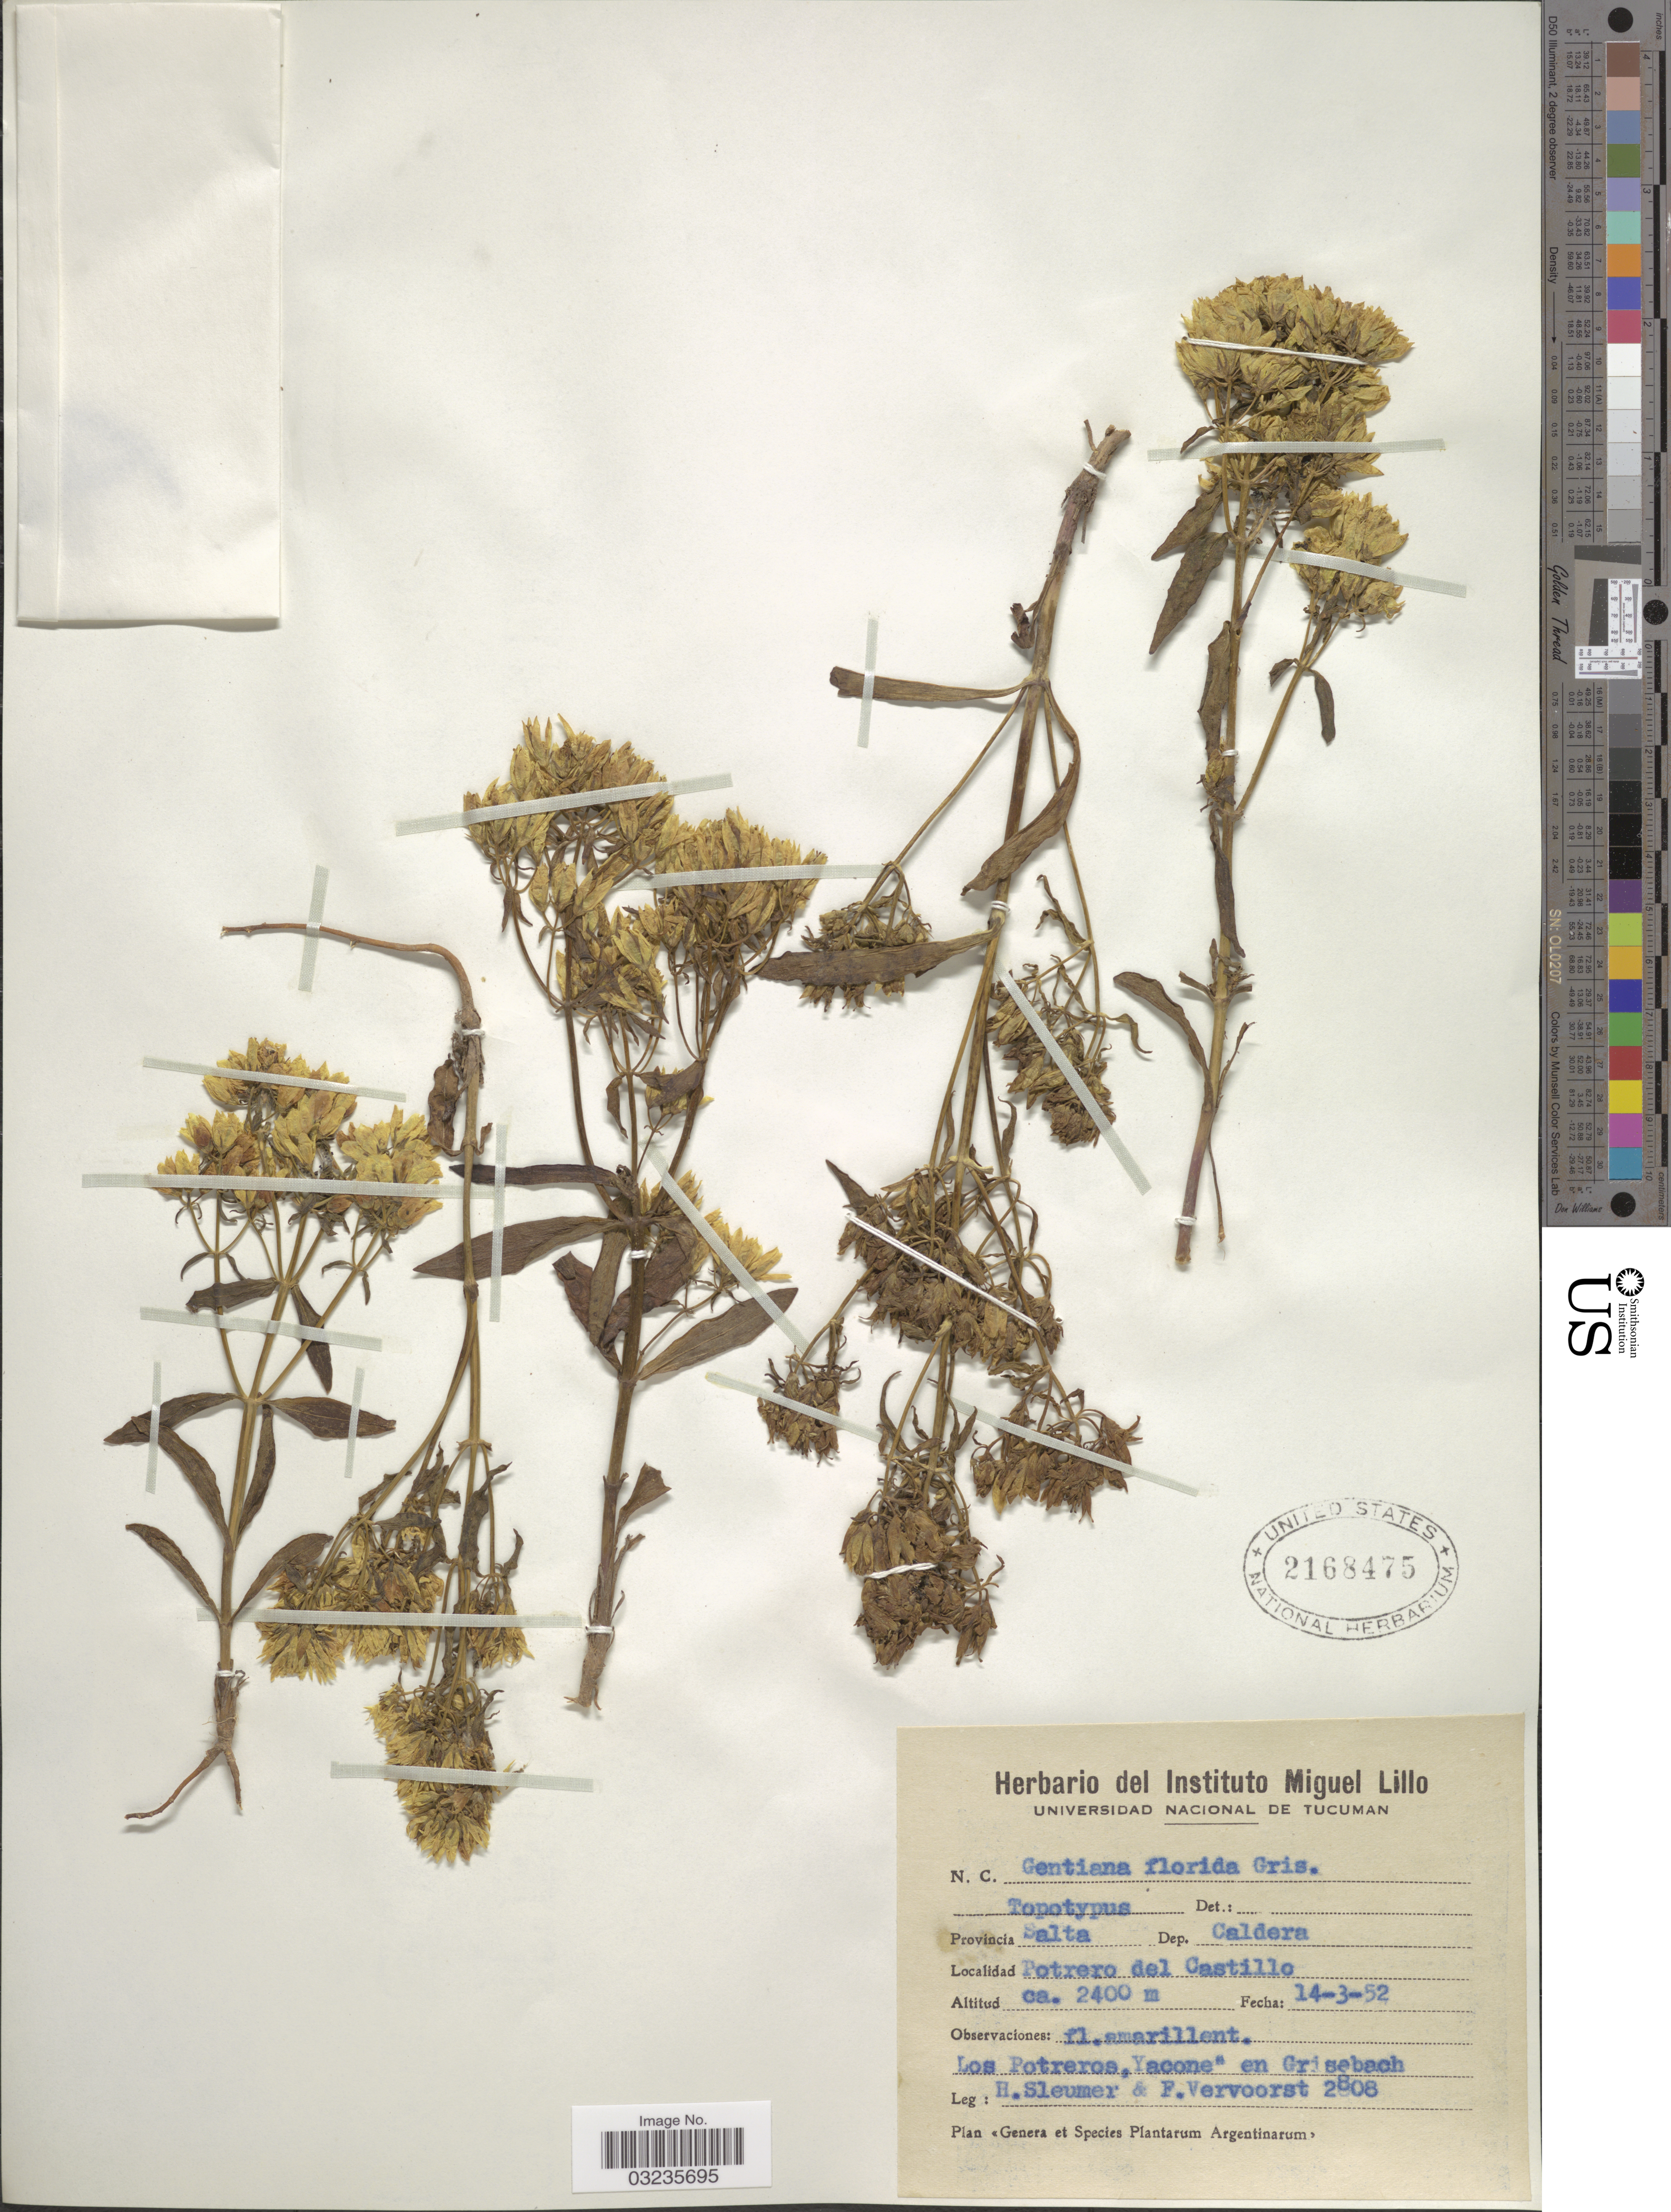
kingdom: Plantae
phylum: Tracheophyta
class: Magnoliopsida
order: Gentianales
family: Gentianaceae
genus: Gentiana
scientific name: Gentiana florida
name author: Griseb.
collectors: H. O. Sleumer & F. Vervoorst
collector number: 2808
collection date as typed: Transcribed d/m/y: 14/3/52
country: Argentina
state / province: Salta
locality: Dep. Caldera. Potrero del Castillo.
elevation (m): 2400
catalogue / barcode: US 2168475